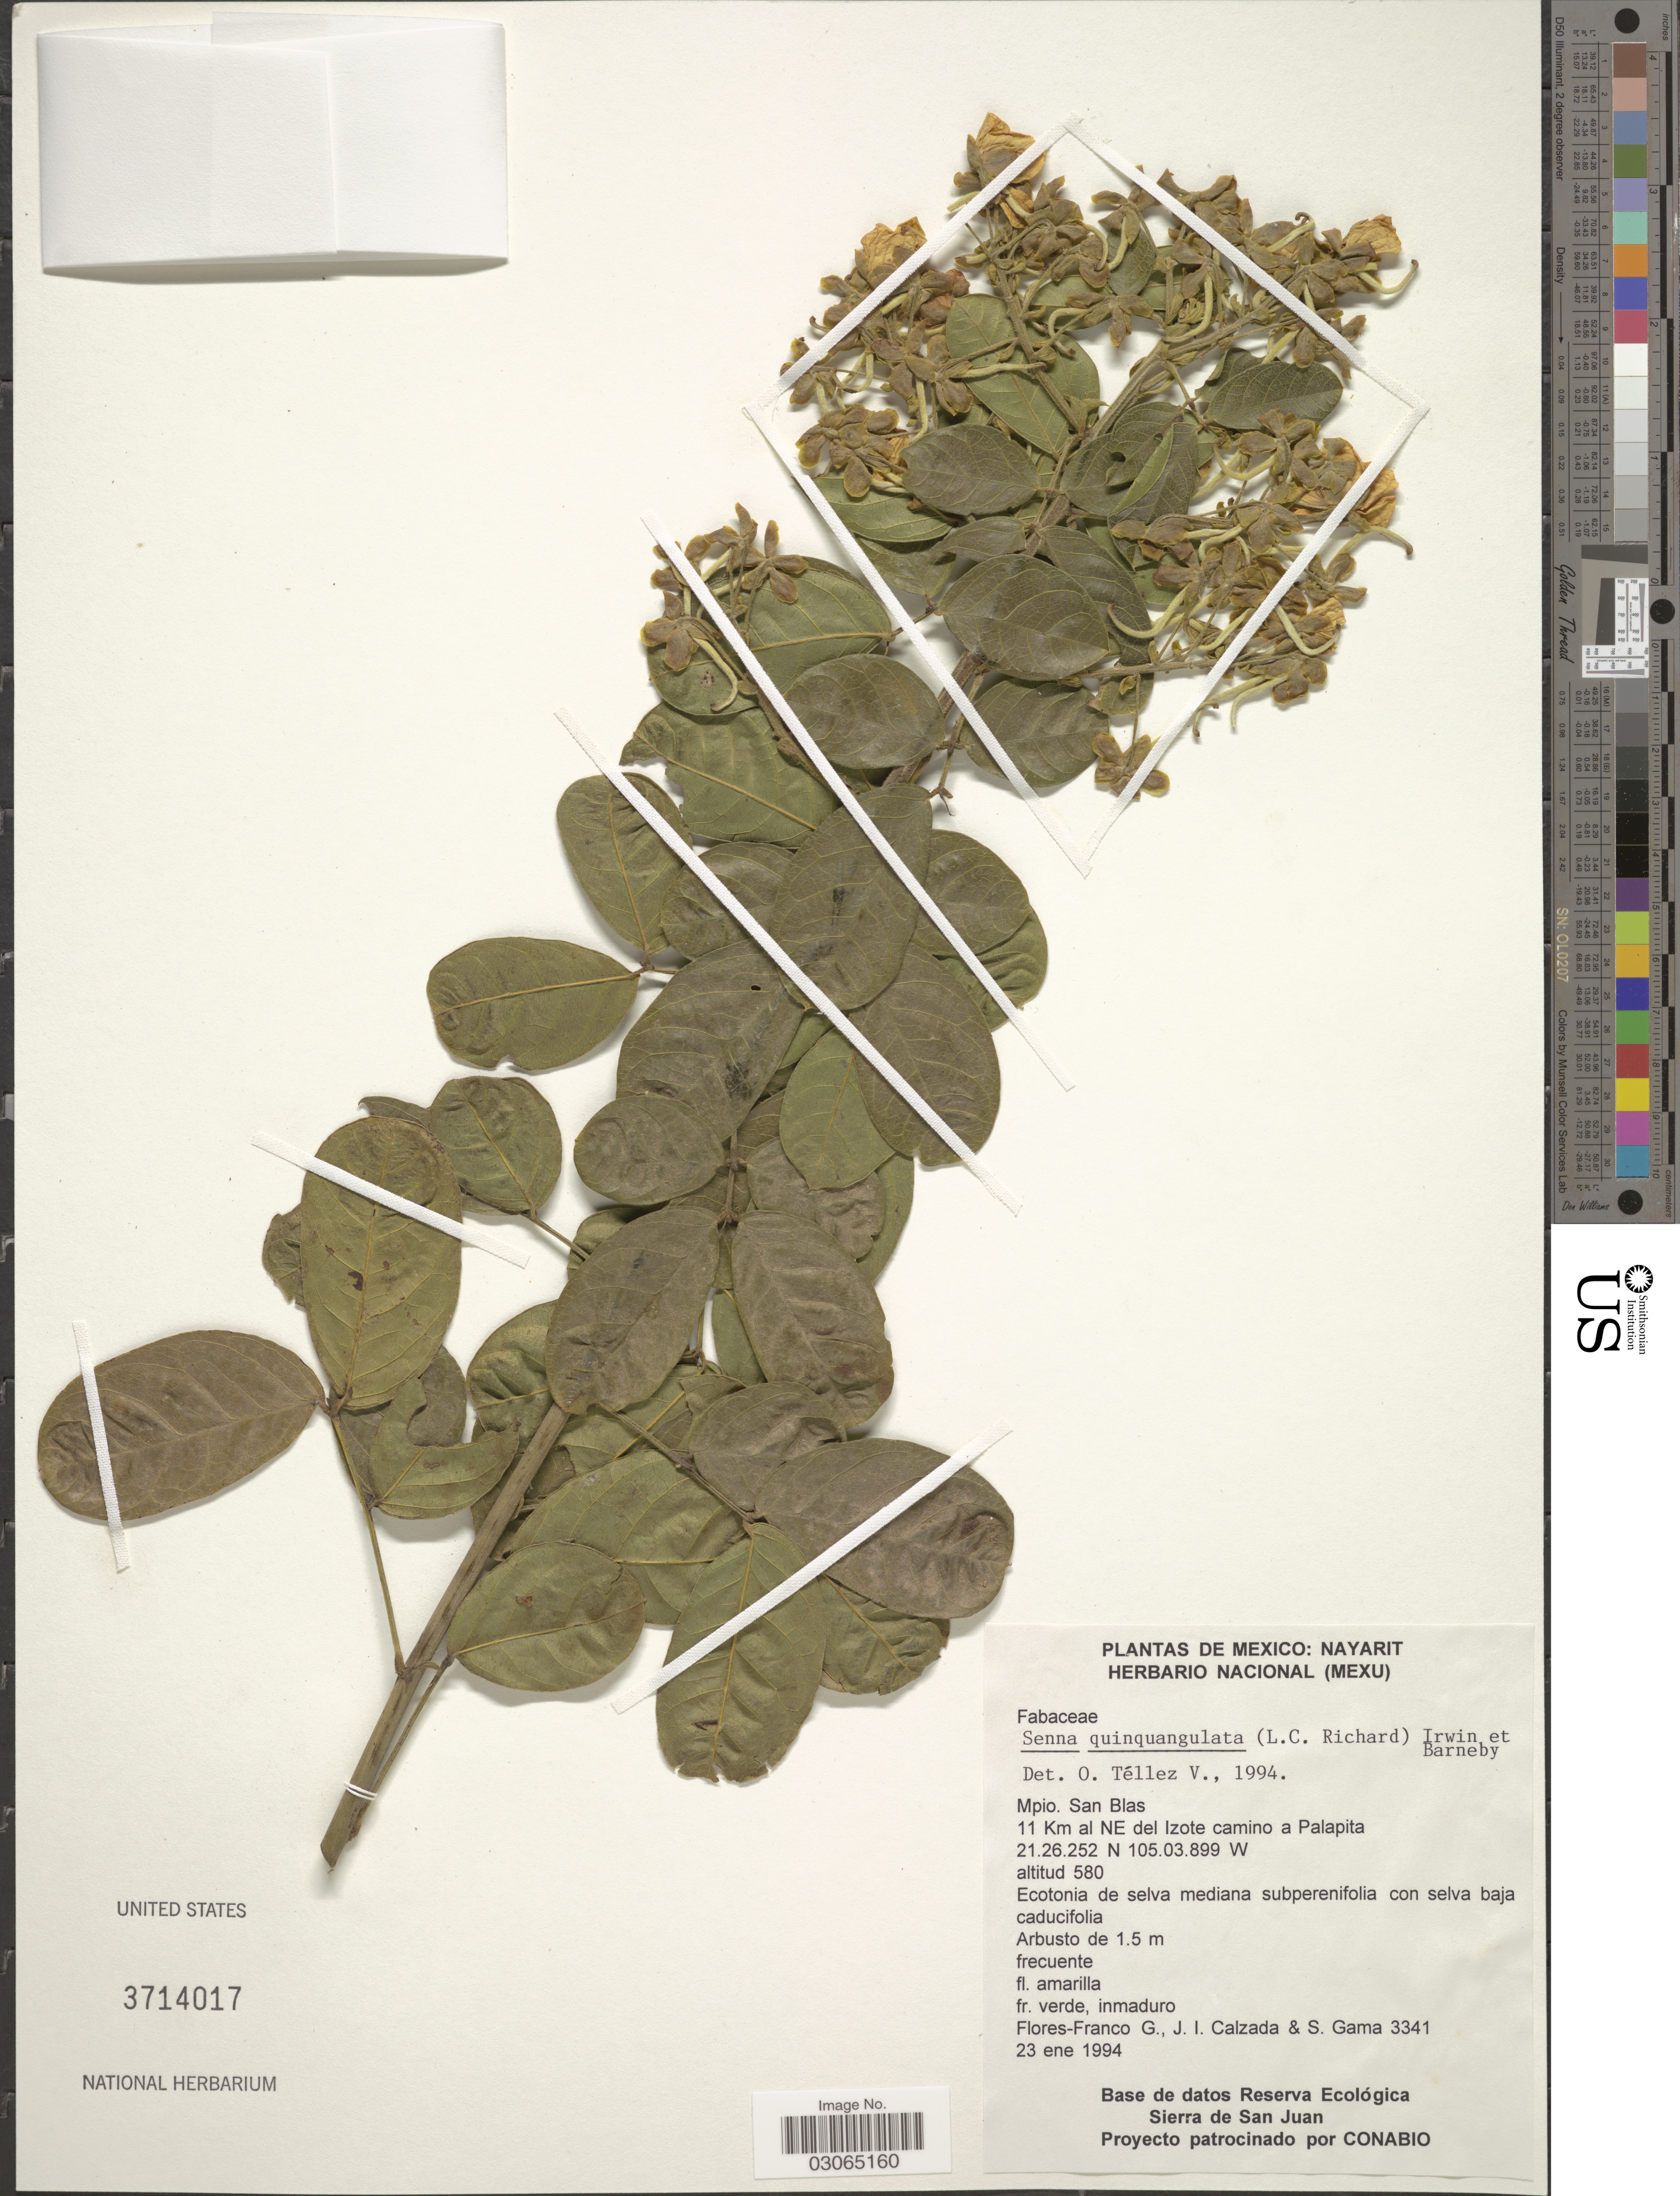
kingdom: Plantae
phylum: Tracheophyta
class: Magnoliopsida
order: Fabales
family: Fabaceae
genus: Senna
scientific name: Senna quinquangulata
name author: (Rich.) H.S. Irwin & Barneby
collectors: G. Flores F., J. I. Calzada & S. Gama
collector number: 3341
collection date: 1994-01-23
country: Mexico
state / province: Nayarit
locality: Mpio. San Blas. 11 Km al NE del Izote camino a Palapita.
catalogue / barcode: US 3714017